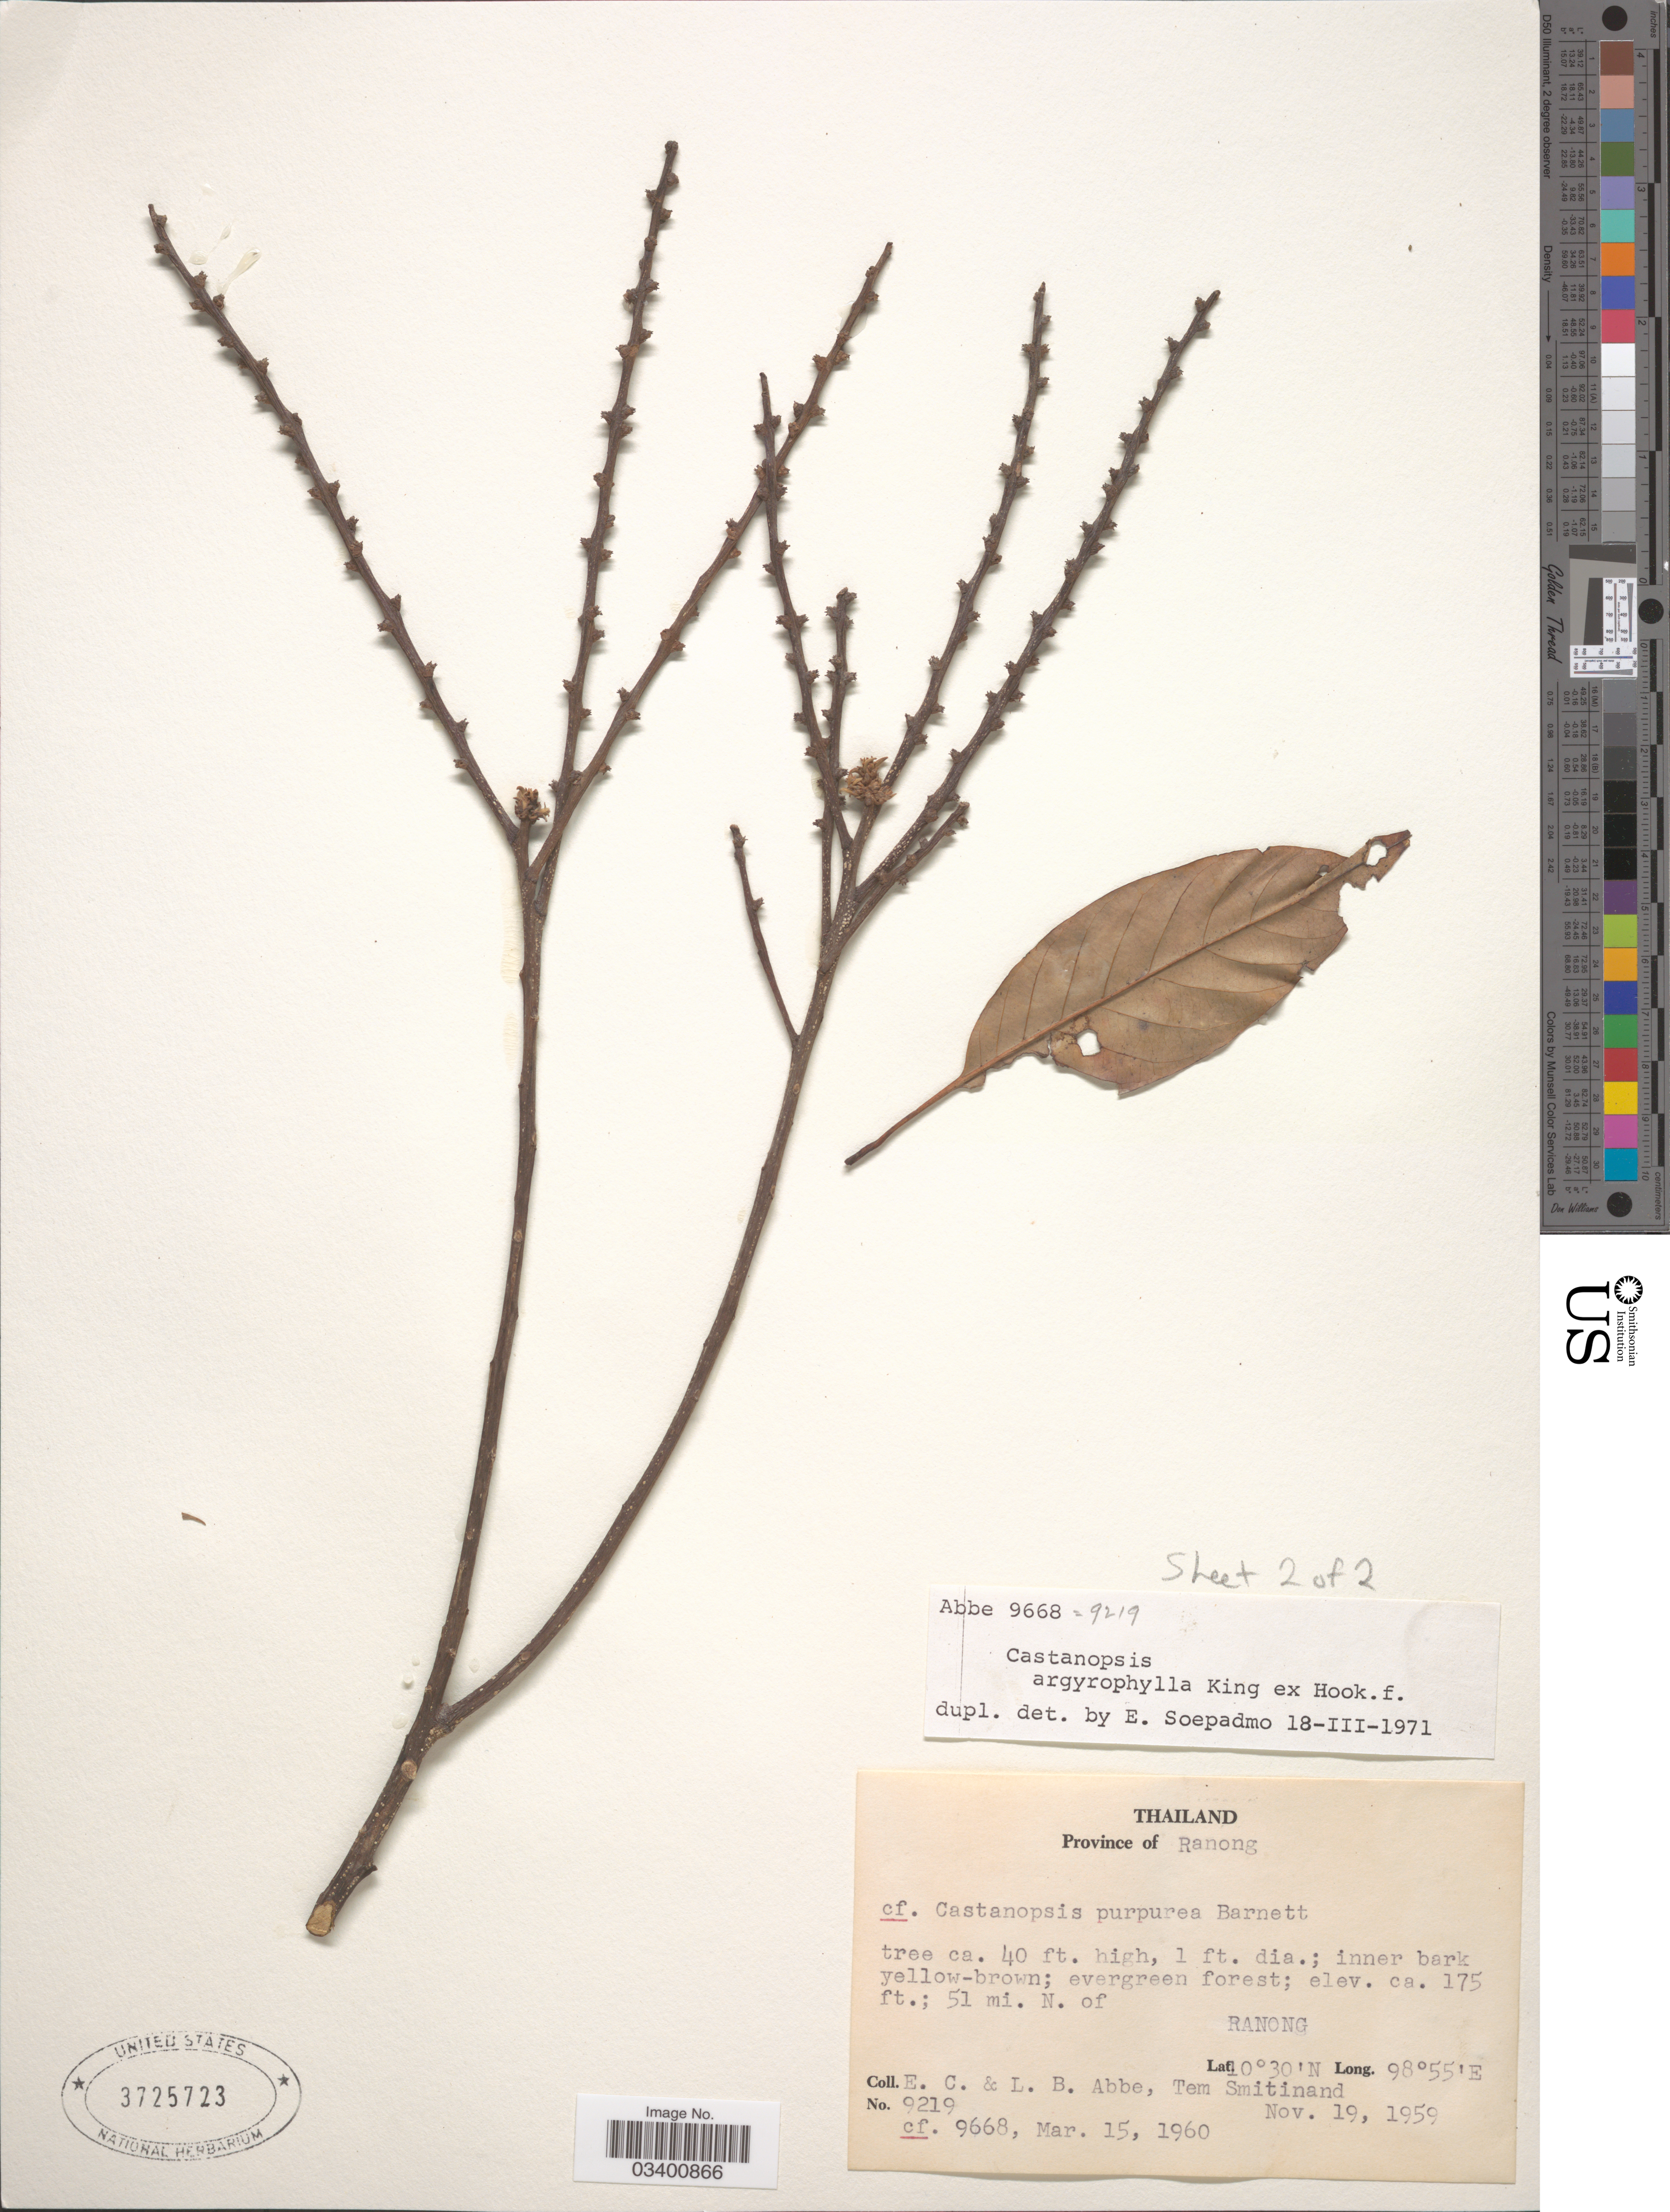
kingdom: Plantae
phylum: Tracheophyta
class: Magnoliopsida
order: Fagales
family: Fagaceae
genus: Castanopsis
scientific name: Castanopsis argyrophylla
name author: King ex Hook. f.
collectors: E. C. Abbe, L. B. Abbe & T. Smitinand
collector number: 9219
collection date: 1959-11-19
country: Thailand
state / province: Ranong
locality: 51 mi. N. of Ranong.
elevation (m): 53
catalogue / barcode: US 3725723